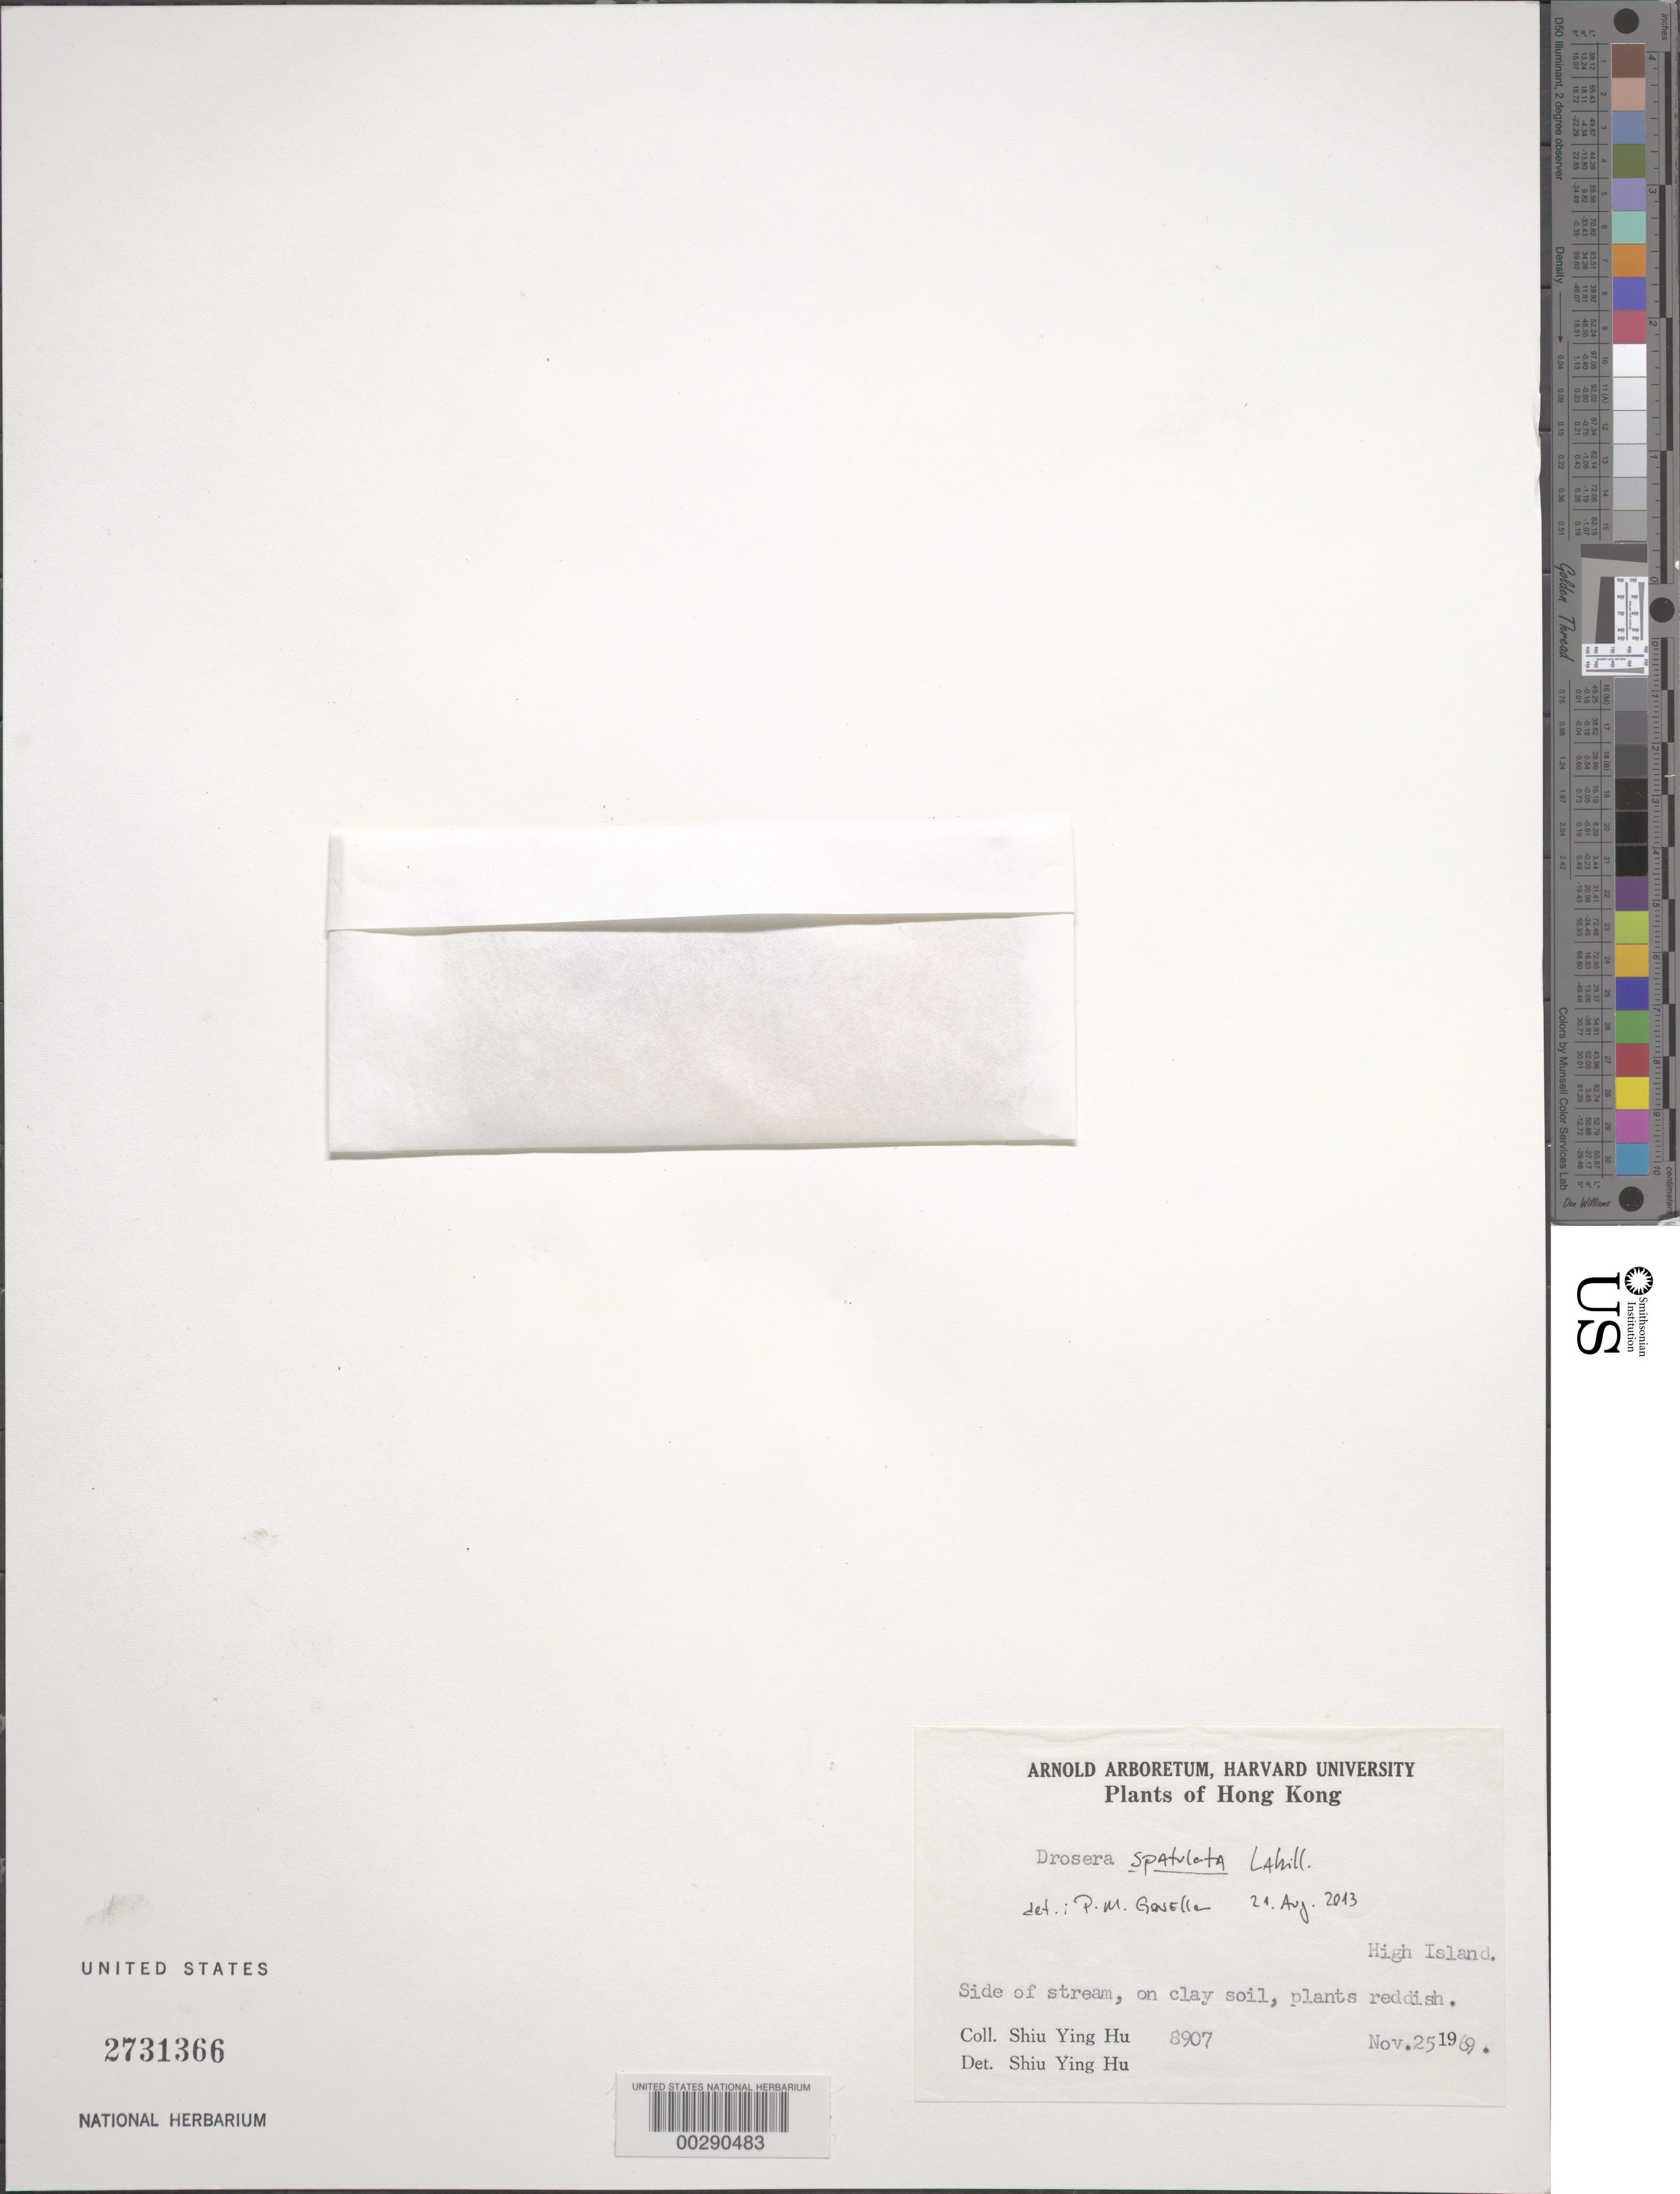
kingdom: Plantae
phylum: Tracheophyta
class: Magnoliopsida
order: Caryophyllales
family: Droseraceae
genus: Drosera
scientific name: Drosera spatulata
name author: Labill.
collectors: S. Y. Hu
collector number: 8907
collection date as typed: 25 Nov 1969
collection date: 1969-11-25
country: China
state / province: Hong Kong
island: High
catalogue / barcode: US 2731366